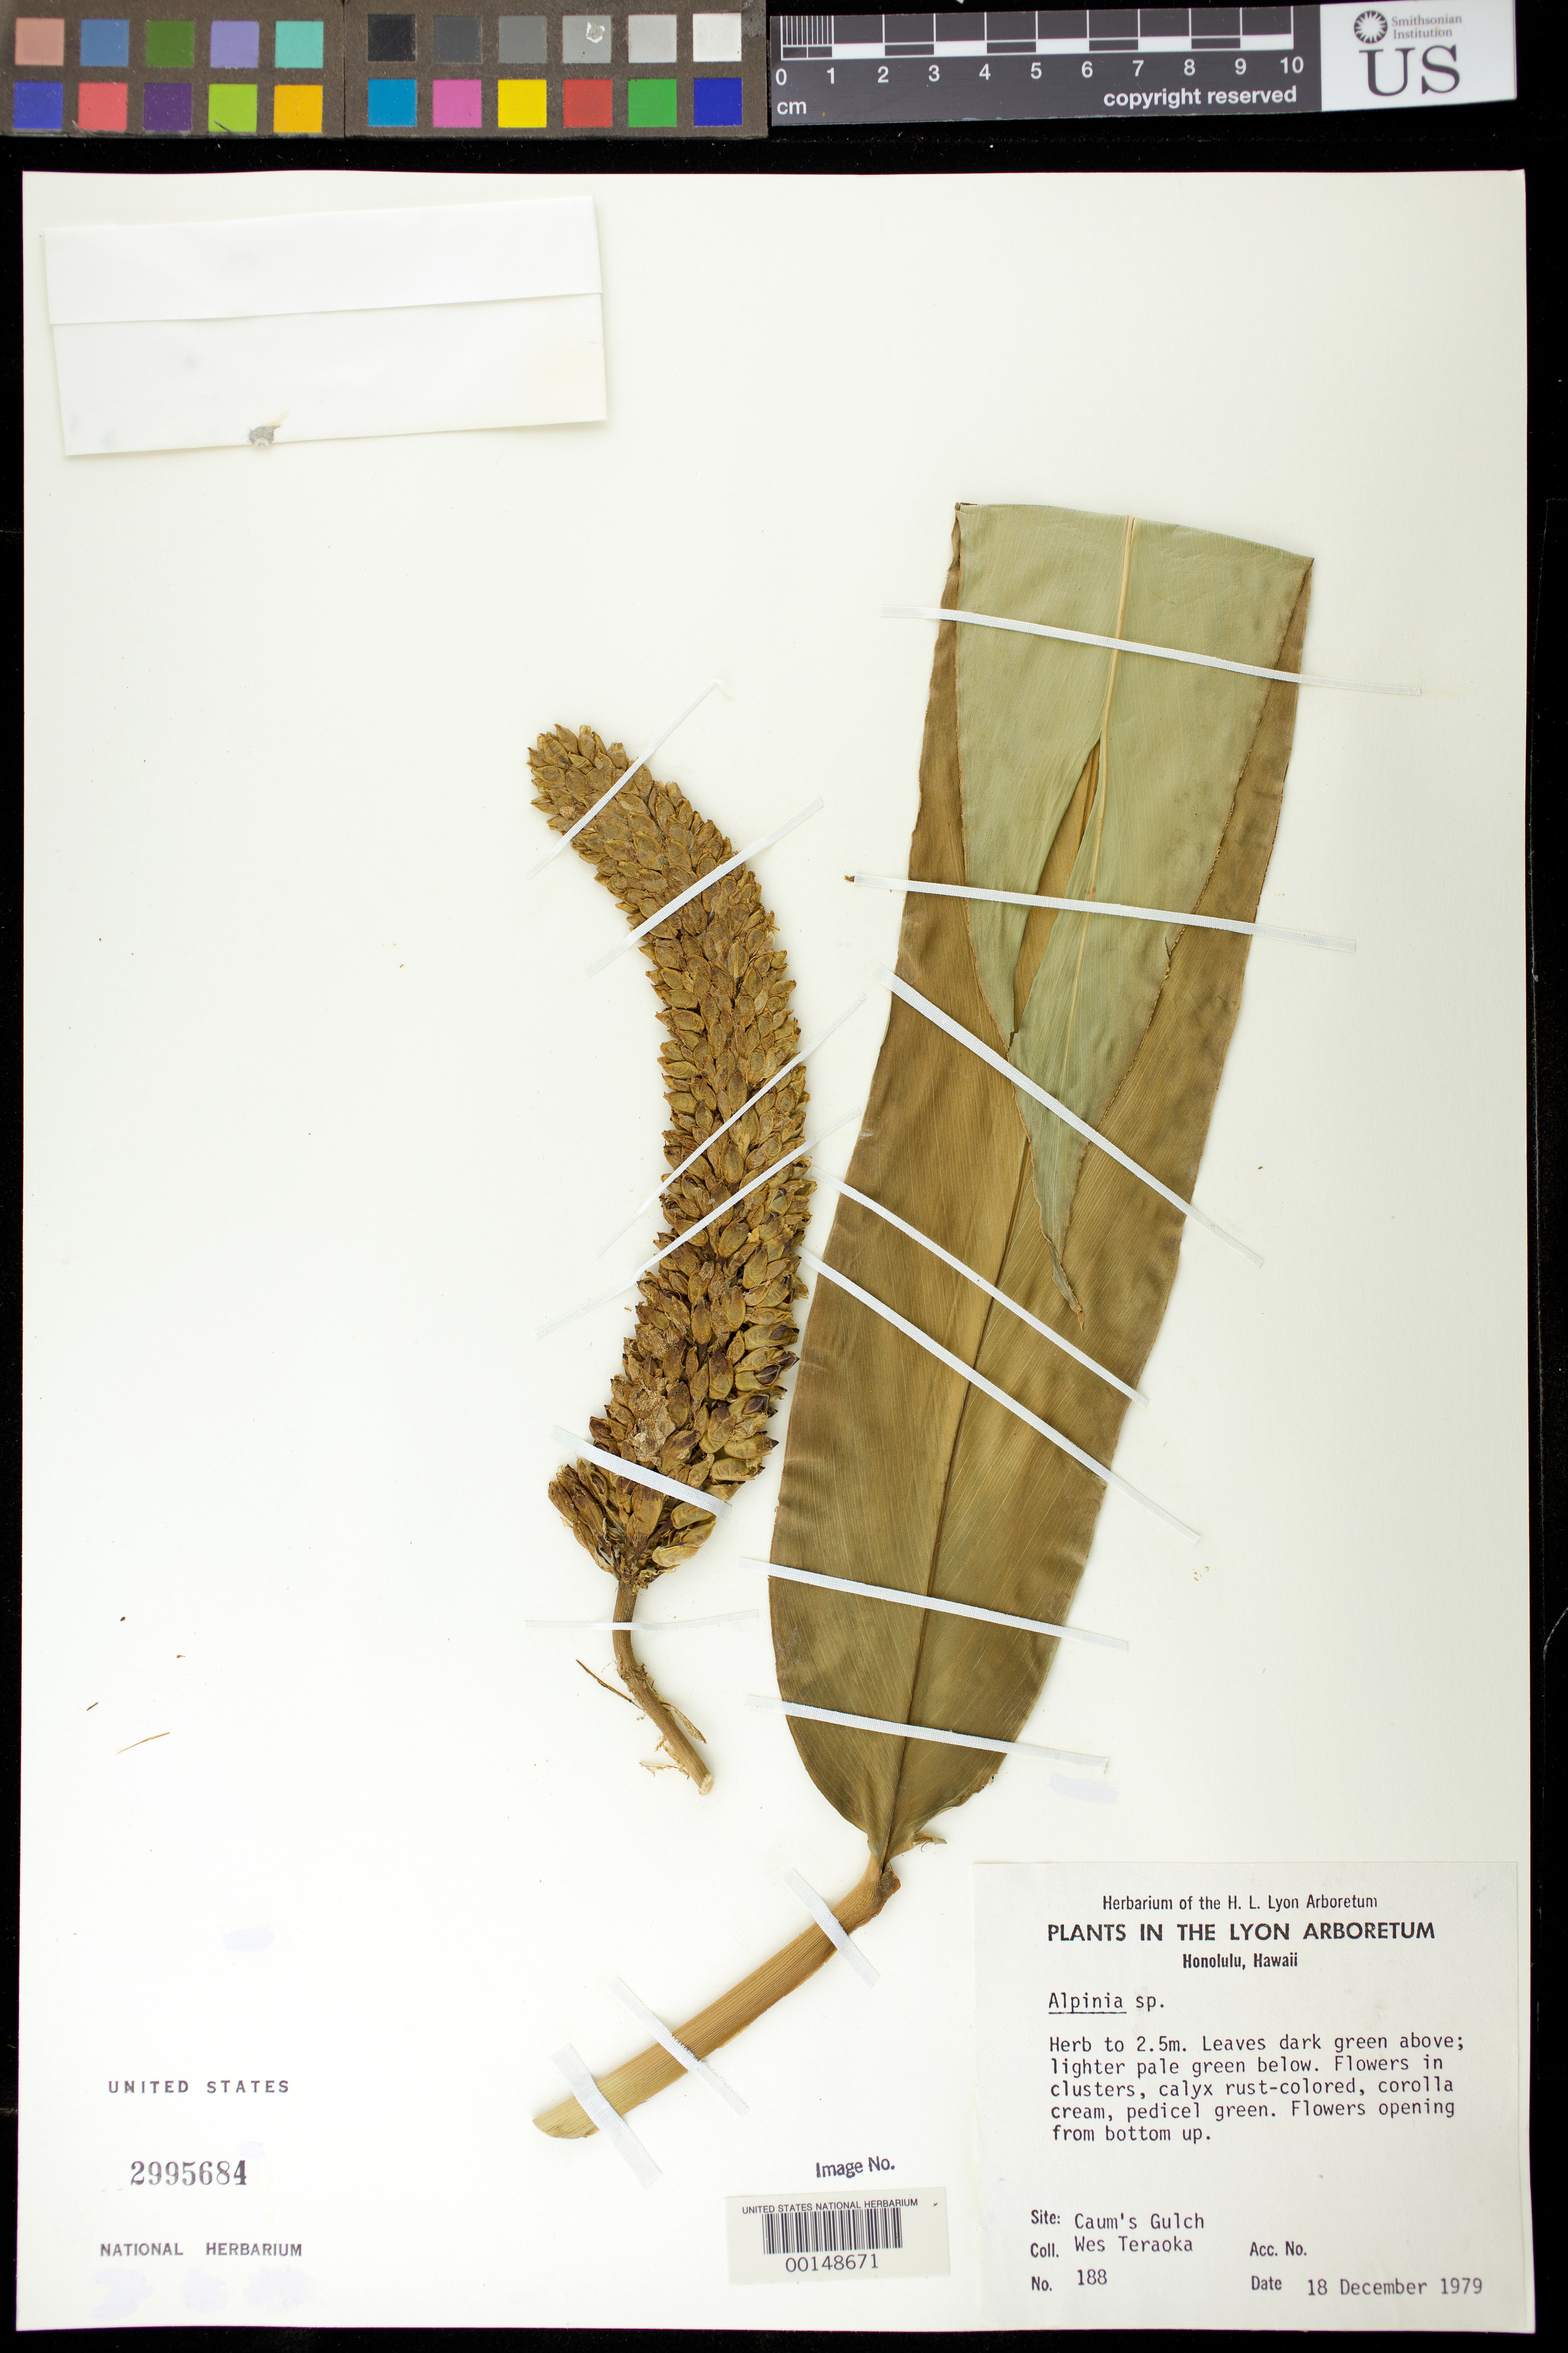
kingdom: Plantae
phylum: Tracheophyta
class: Liliopsida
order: Zingiberales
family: Zingiberaceae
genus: Alpinia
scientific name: Alpinia sp.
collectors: W. Teraoka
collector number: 188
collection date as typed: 18 Dec 1979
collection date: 1979-12-18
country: United States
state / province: Hawaii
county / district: Honolulu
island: Oahu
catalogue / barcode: US 2995684